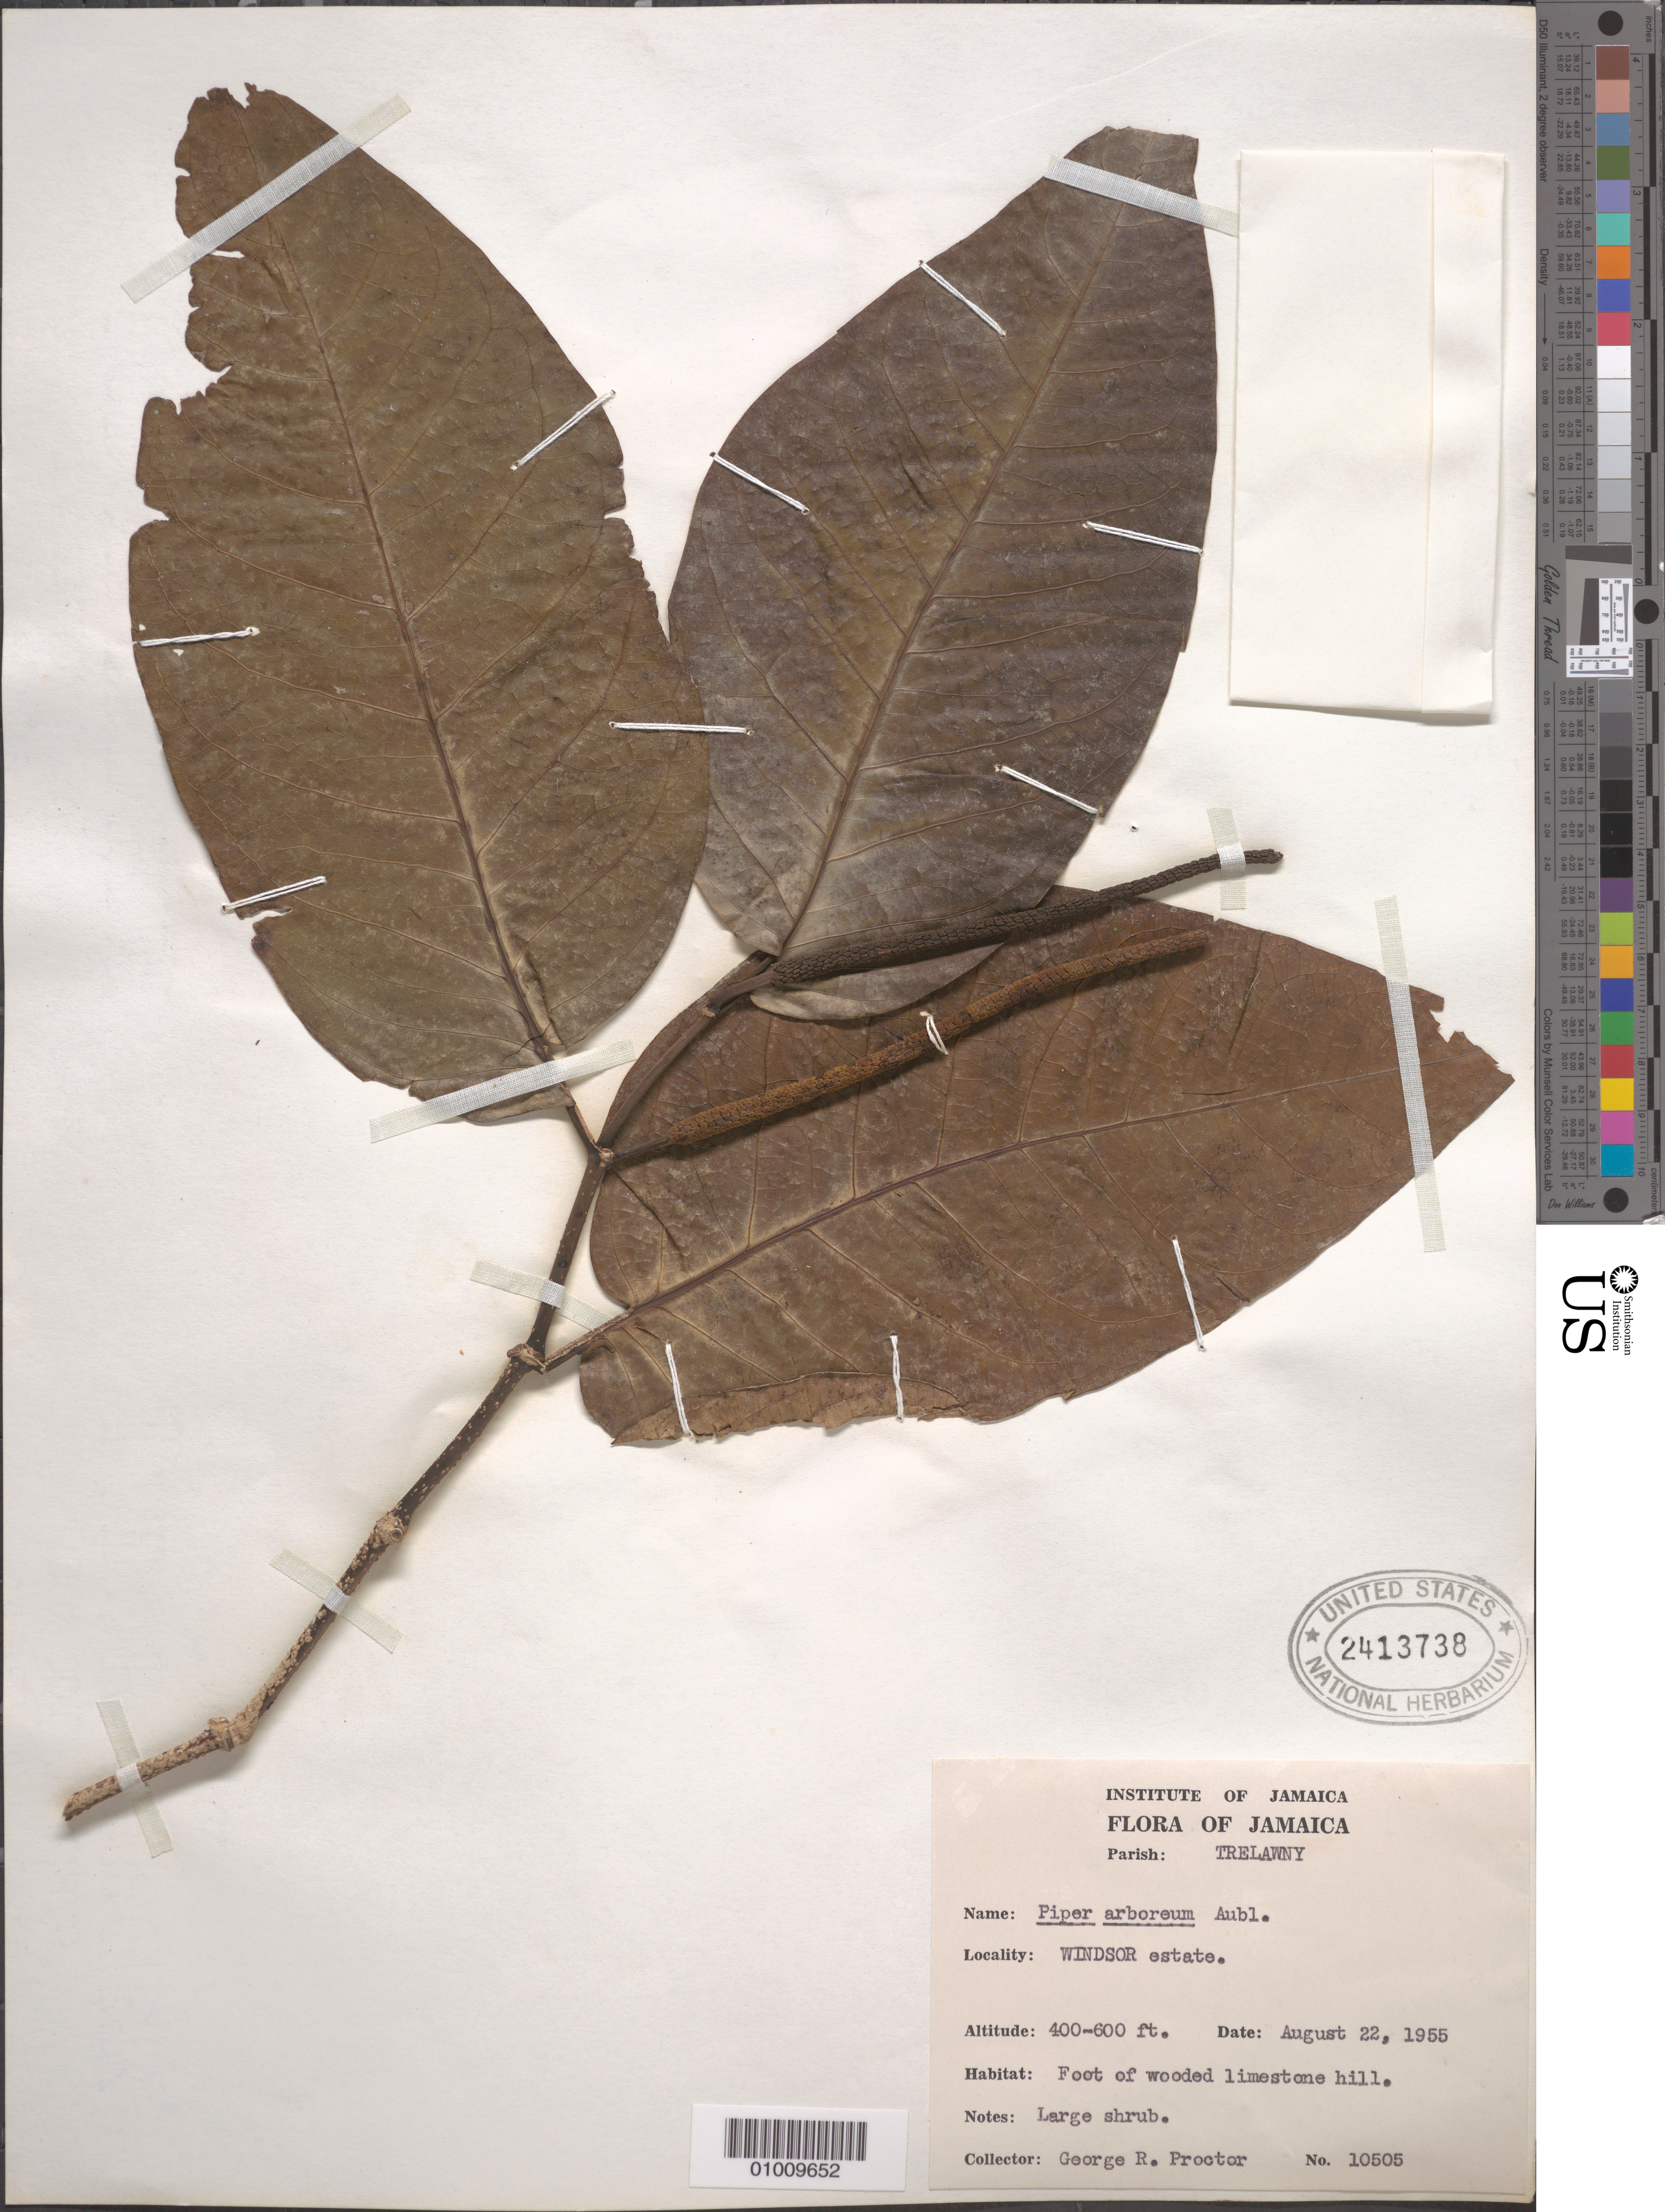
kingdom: Plantae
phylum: Tracheophyta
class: Magnoliopsida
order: Piperales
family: Piperaceae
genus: Piper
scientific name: Piper arboreum var. arboreum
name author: Aubl.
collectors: G. R. Proctor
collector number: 10505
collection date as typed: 22 Aug 1955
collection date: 1955-08-22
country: Jamaica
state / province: Trelawny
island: Jamaica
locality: Foot of wooded limestone hill. Windsor Estate.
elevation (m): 122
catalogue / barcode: US 2413738